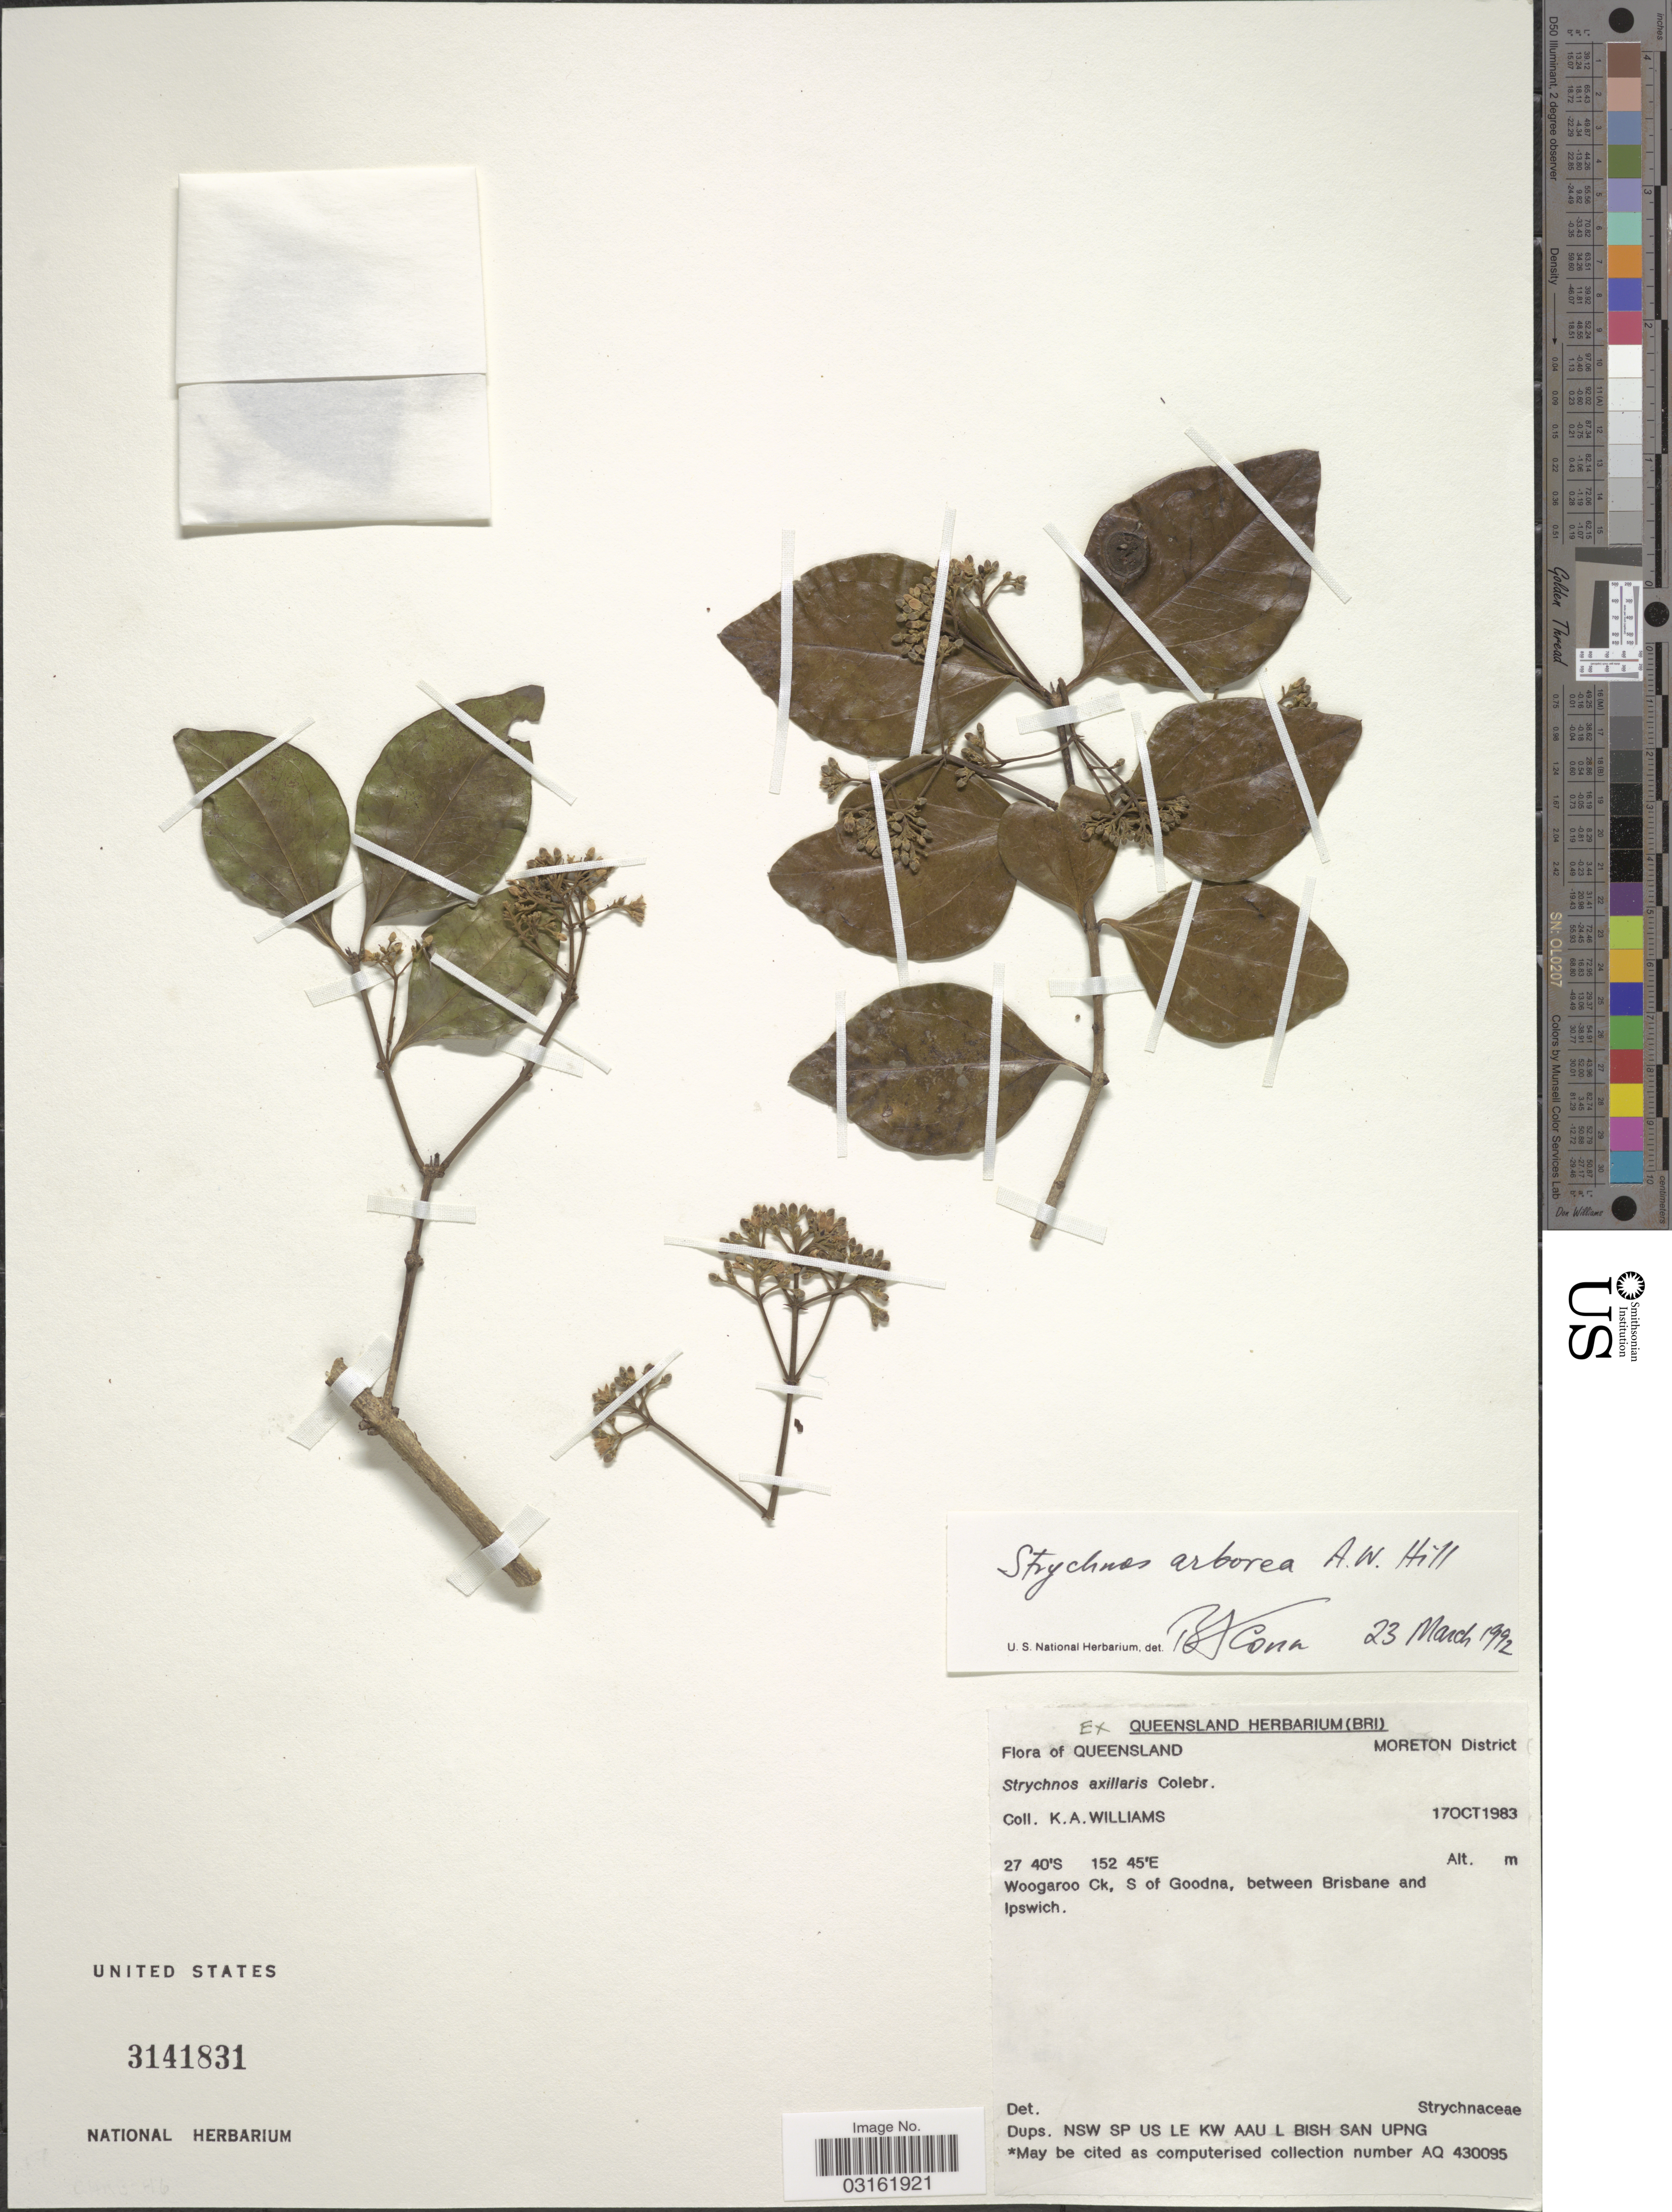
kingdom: Plantae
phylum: Tracheophyta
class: Magnoliopsida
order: Gentianales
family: Loganiaceae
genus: Strychnos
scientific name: Strychnos arborea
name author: A.W. Hill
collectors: K. Williams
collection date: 1983-10-17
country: Australia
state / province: Queensland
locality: Moreton District. Woogaroo Ck, S of Goodna, between Brisbane and Ipswich.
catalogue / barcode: US 3141831